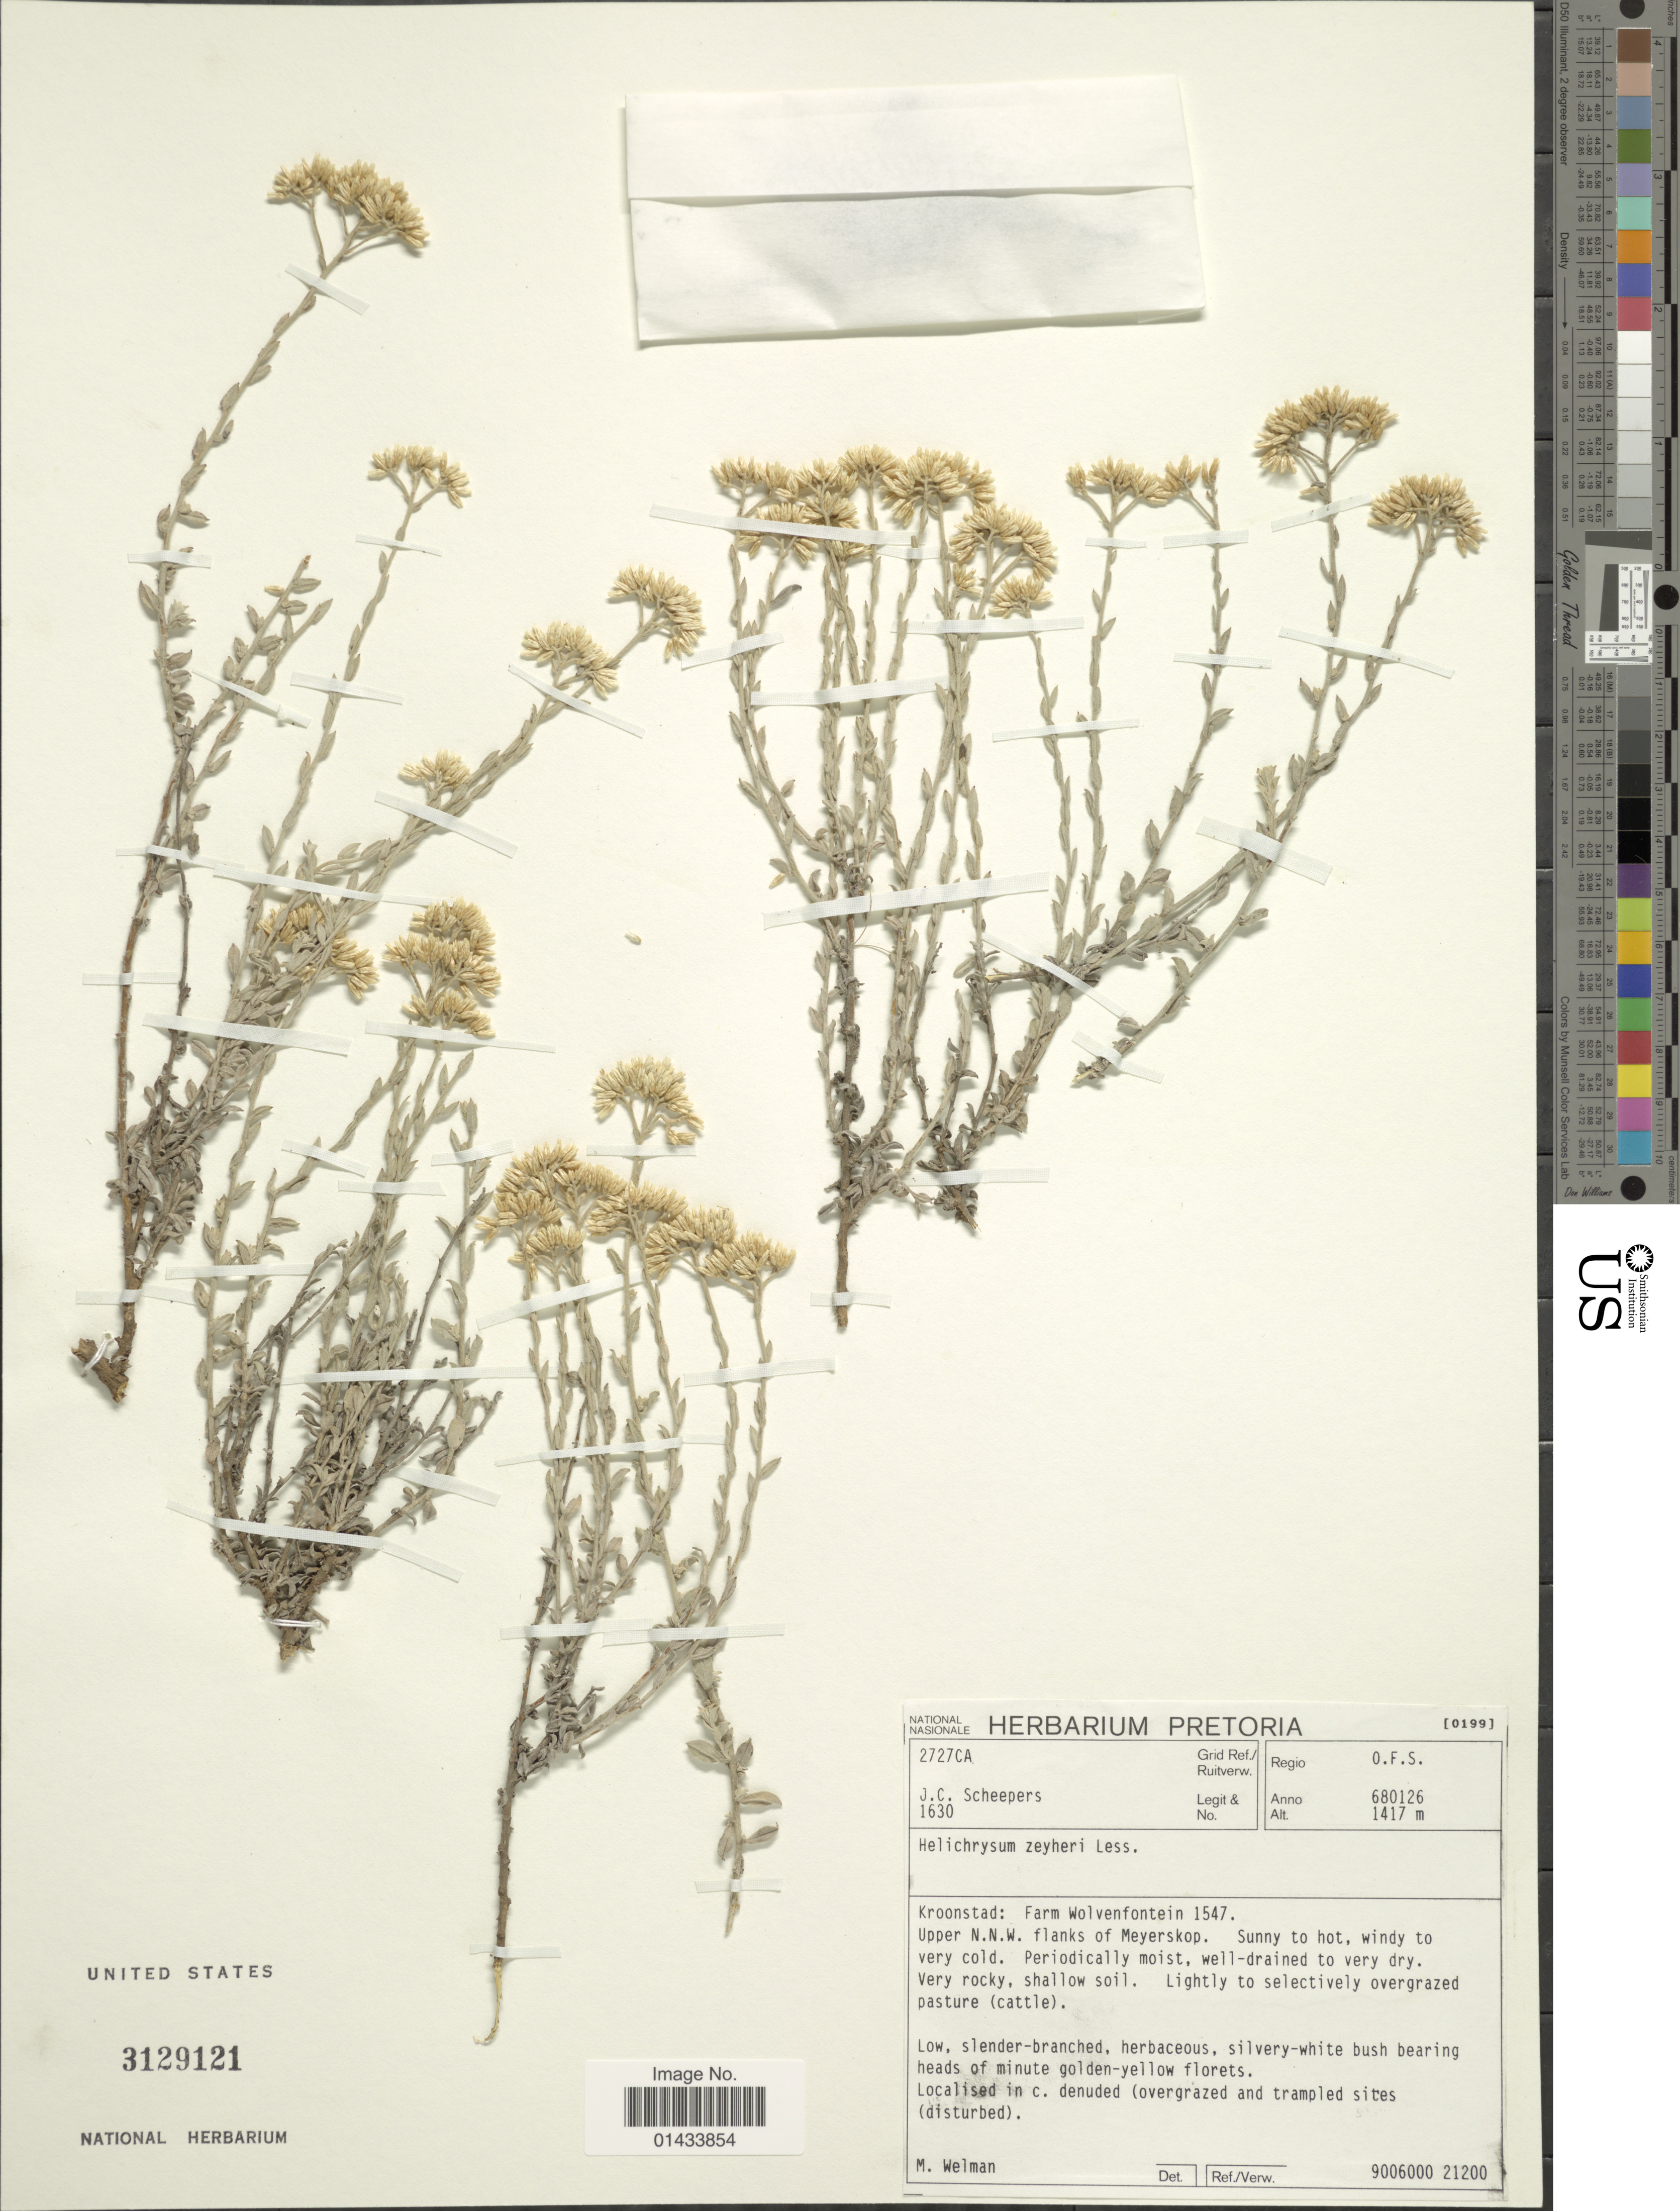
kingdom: Plantae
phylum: Tracheophyta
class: Magnoliopsida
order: Asterales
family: Asteraceae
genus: Helichrysum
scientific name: Helichrysum zeyheri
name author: Less.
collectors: J. Scheepers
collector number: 1630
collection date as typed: Transcribed d/m/y: 26/1/68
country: South Africa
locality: Regio O. F. S., Grid Ref./Ruitverw. 2727CA, Kroonstad: Farm Wolvenfontein 1547, Upper N. N. W. flanks of Meyerskop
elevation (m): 1417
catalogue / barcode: US 3129121